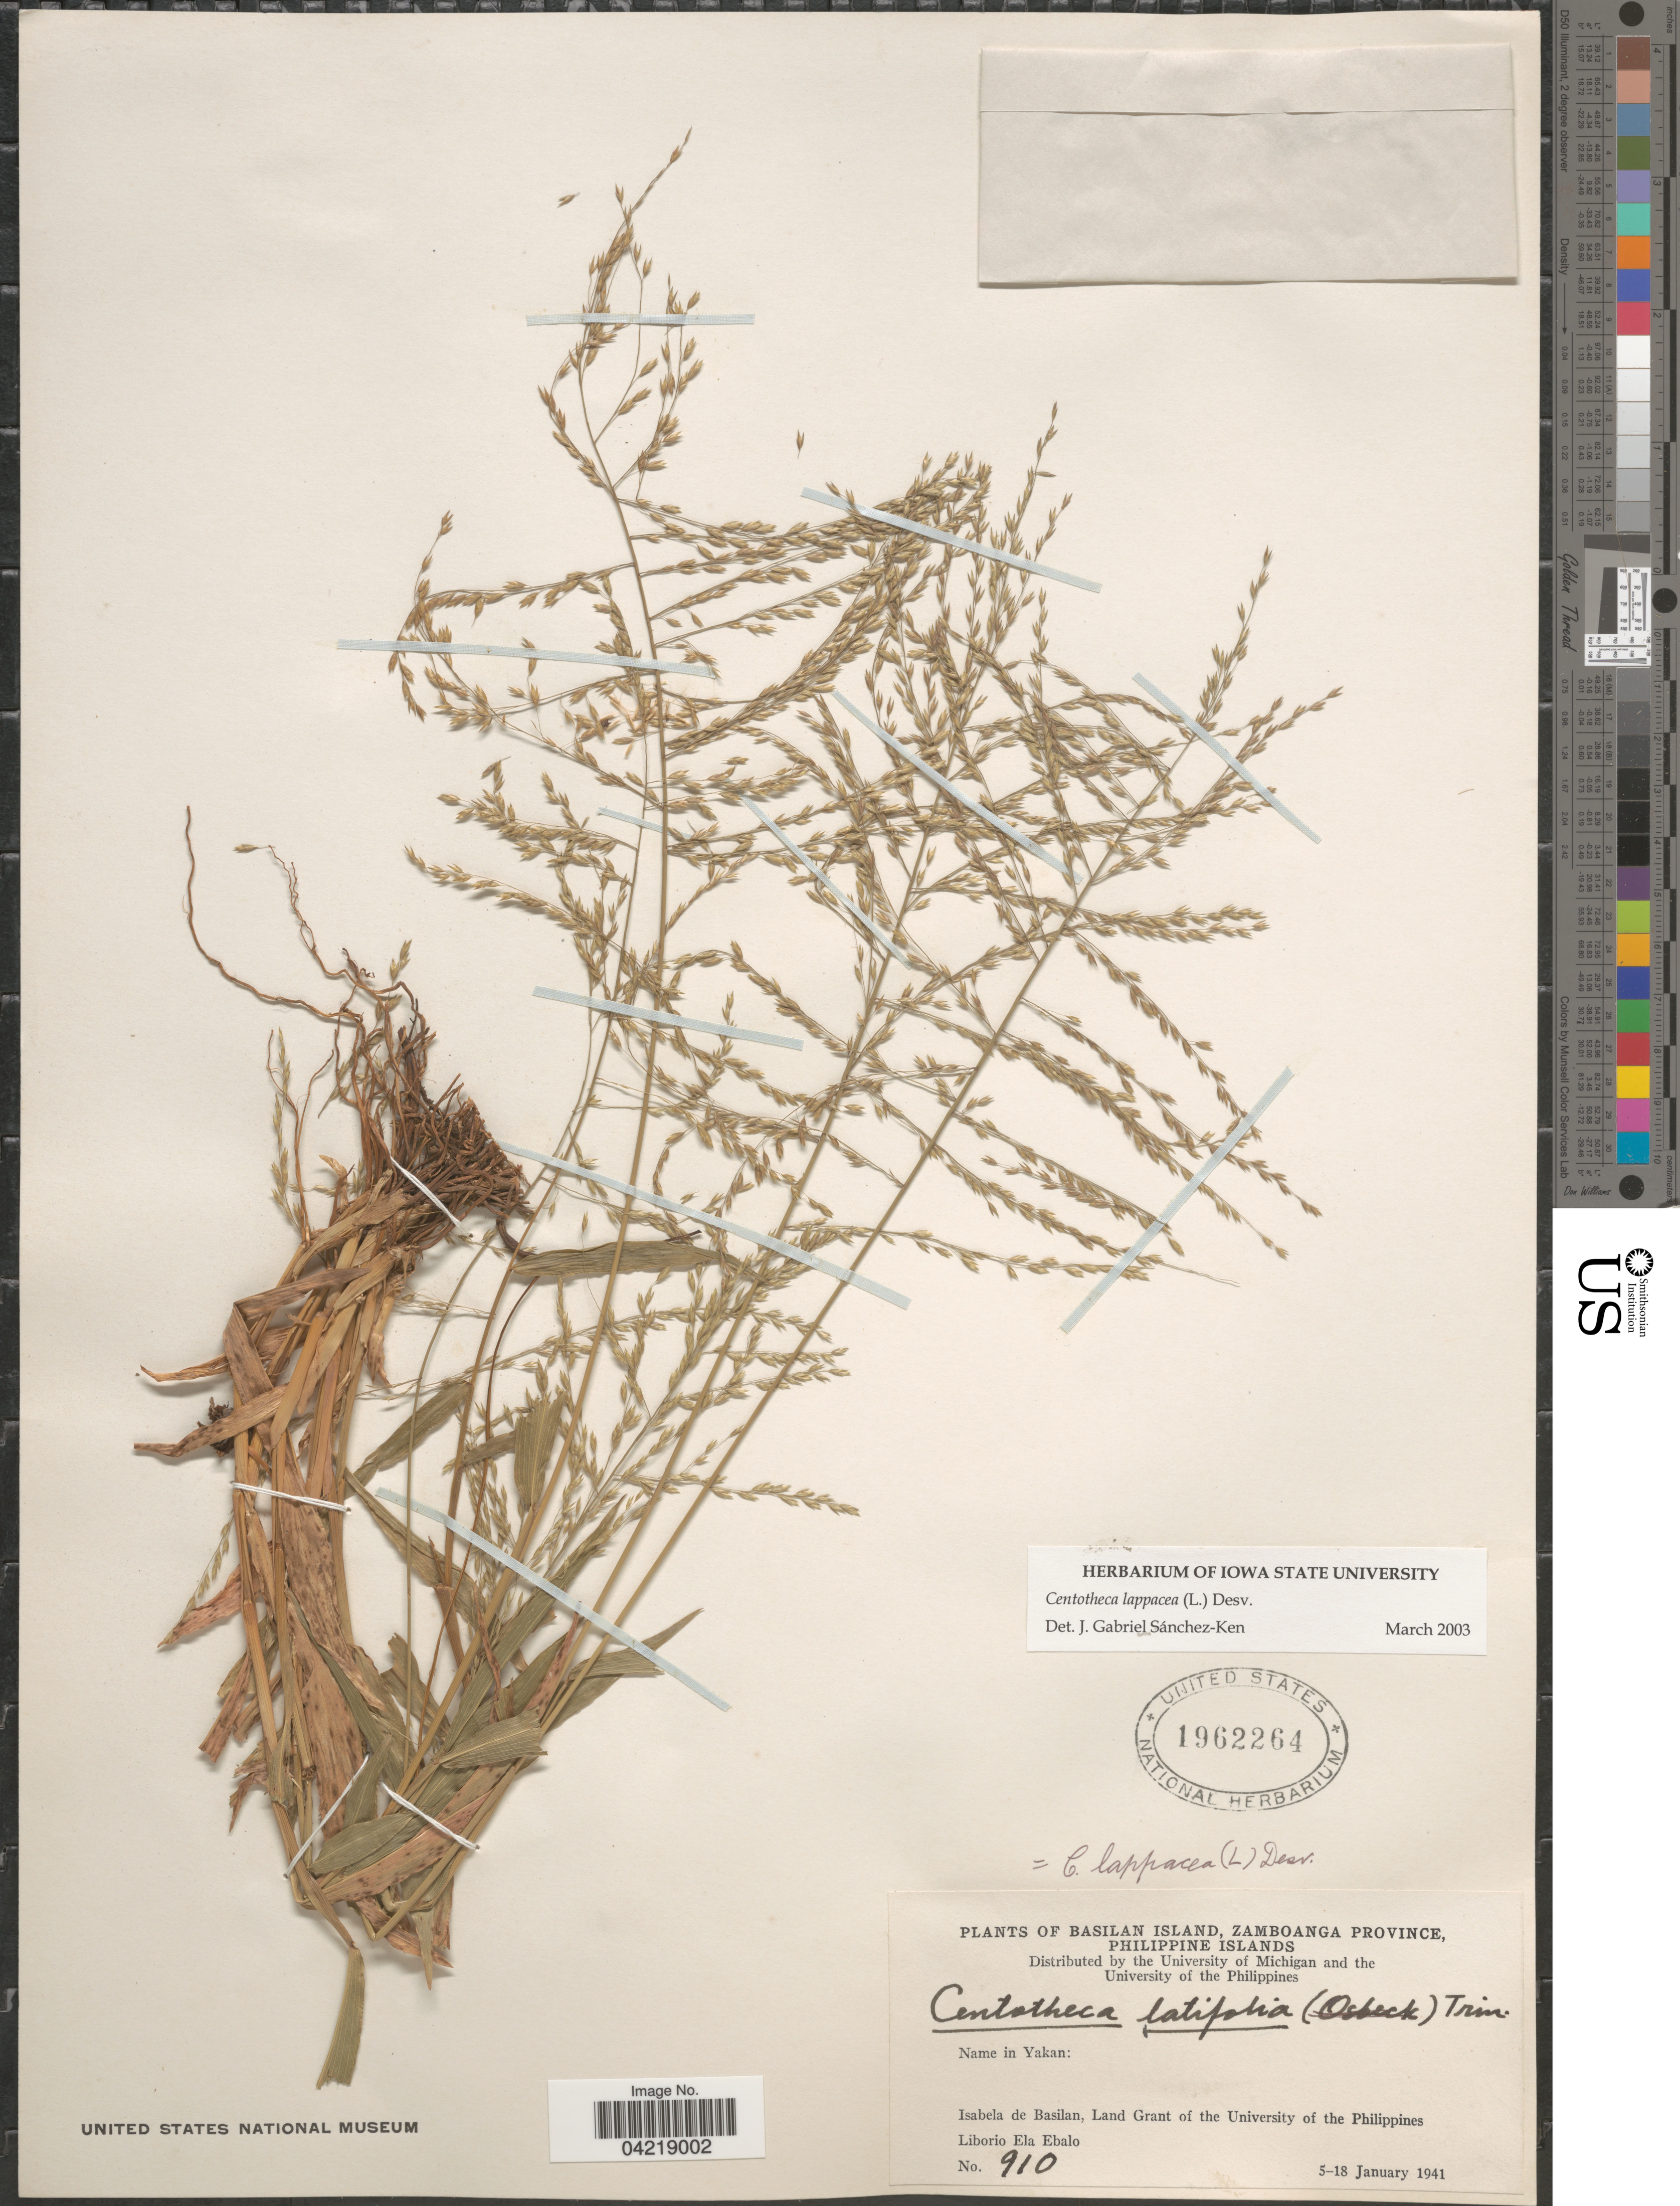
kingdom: Plantae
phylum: Tracheophyta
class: Liliopsida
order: Poales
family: Poaceae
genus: Centotheca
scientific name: Centotheca lappacea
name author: (L.) Desv.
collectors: L. Ebalo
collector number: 910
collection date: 1941-01-05/1941-01-18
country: Philippines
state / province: Muslim Mindanao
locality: Basilan Island, Zamboanga Province, Philippine Islands. Isabela de Basilan, Land Grant of the University of the Philippines.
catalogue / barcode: US 1962264